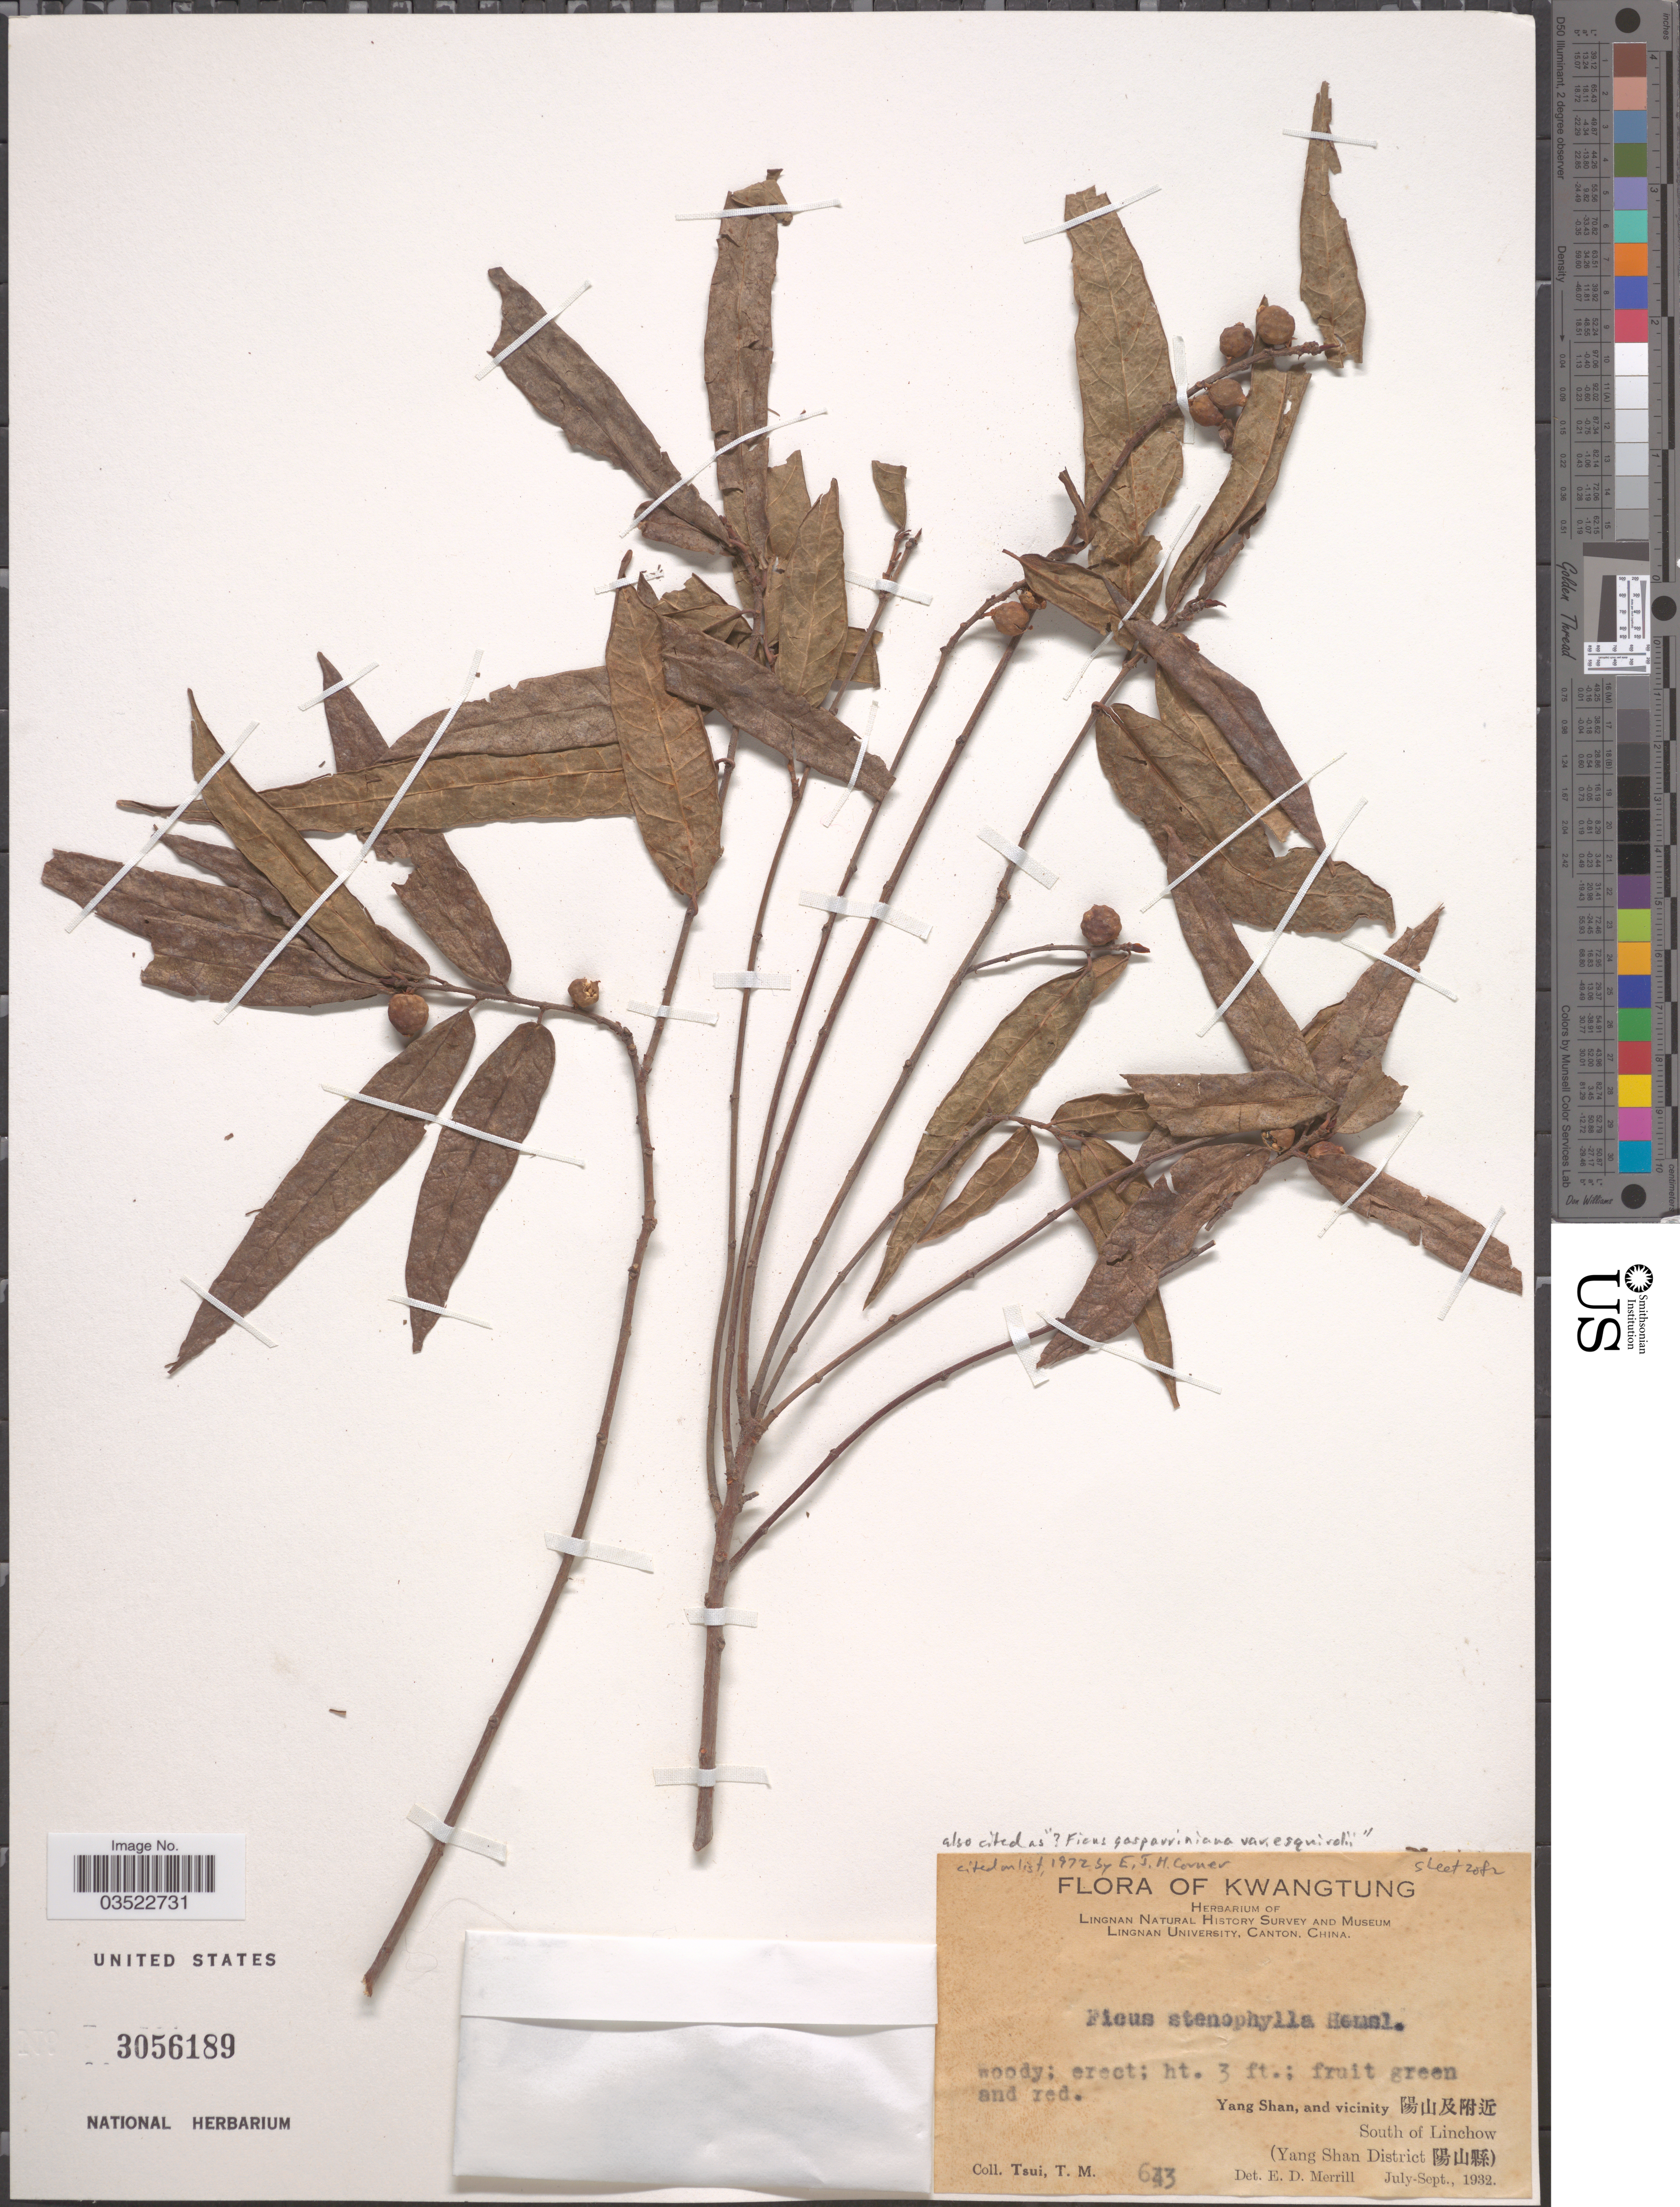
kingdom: Plantae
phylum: Tracheophyta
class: Magnoliopsida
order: Rosales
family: Moraceae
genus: Ficus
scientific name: Ficus stenophylla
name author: Hemsl.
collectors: T. Tsui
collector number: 643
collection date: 1932-07/1932-09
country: China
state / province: Guangdong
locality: Kwangtung. Lingnan Natural History Survey. Yang Shan, and vicinity X. South of Linchow (Yang Shan District X).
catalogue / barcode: US 3056189